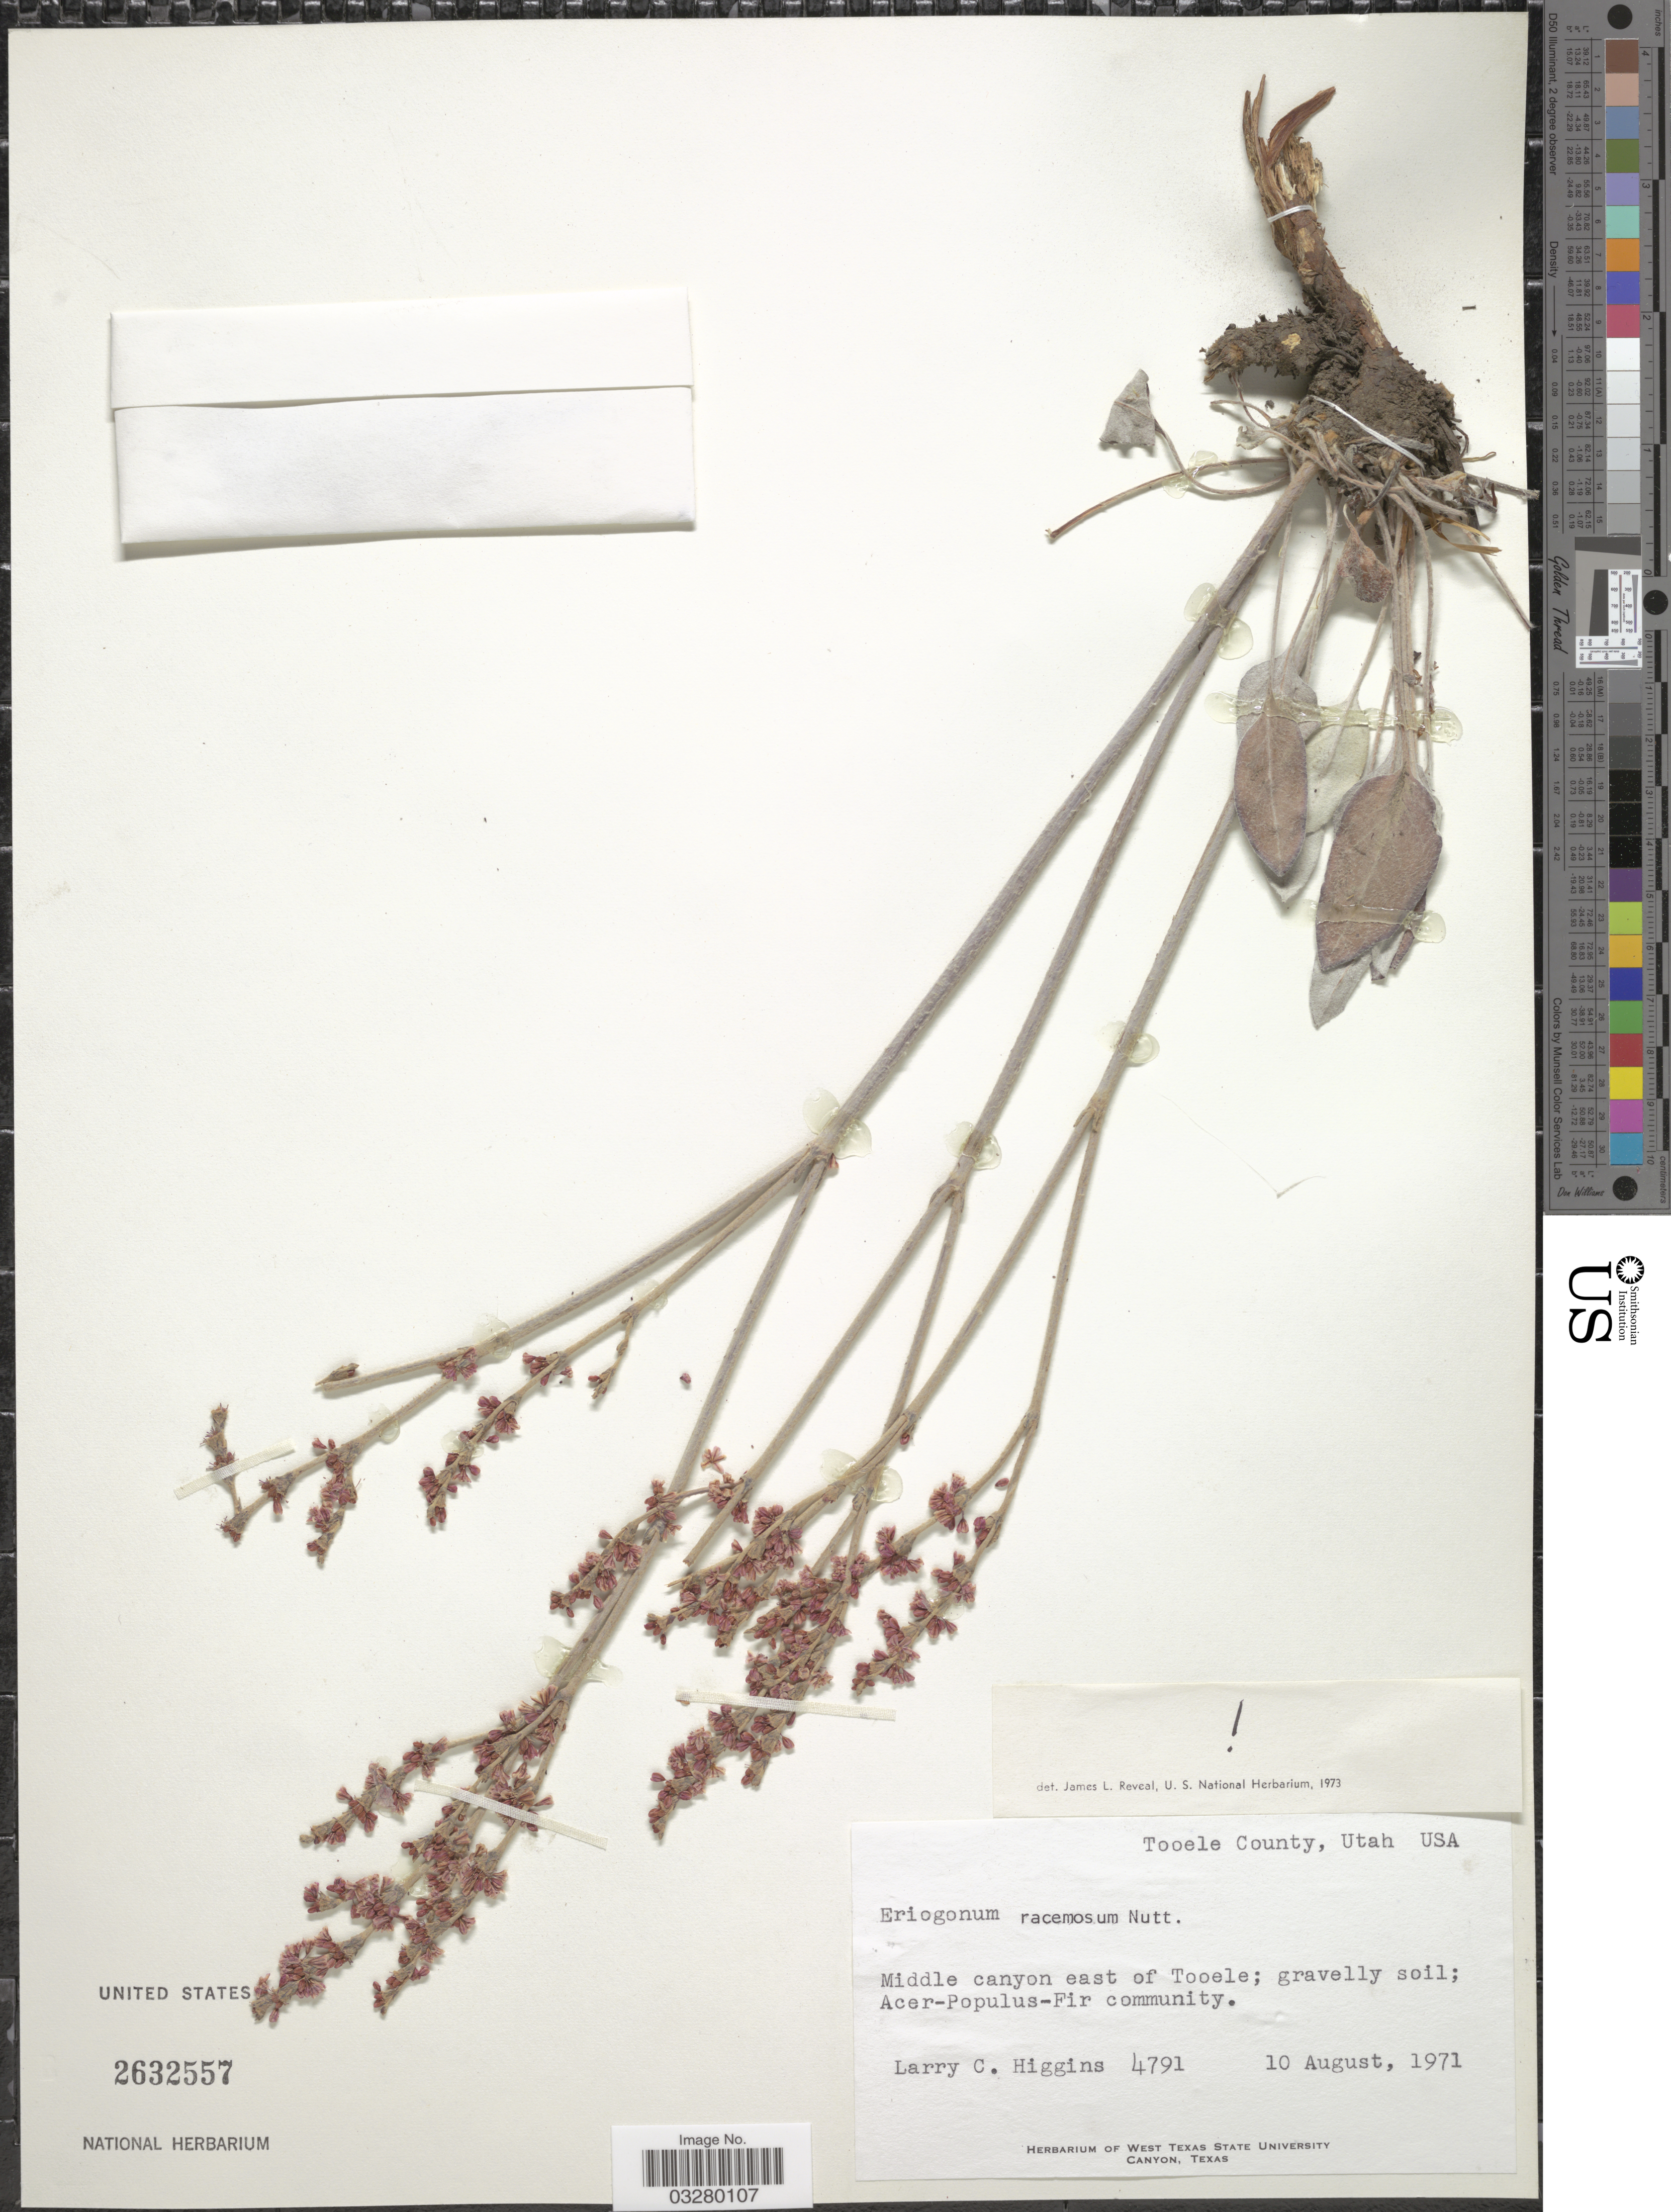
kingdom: Plantae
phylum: Tracheophyta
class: Magnoliopsida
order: Caryophyllales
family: Polygonaceae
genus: Eriogonum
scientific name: Eriogonum racemosum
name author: Nutt.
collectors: L. Higgins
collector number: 4791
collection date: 1971-08-10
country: United States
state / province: Utah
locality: Tooele County. Middle canyon east of Tooele.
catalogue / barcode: US 2632557